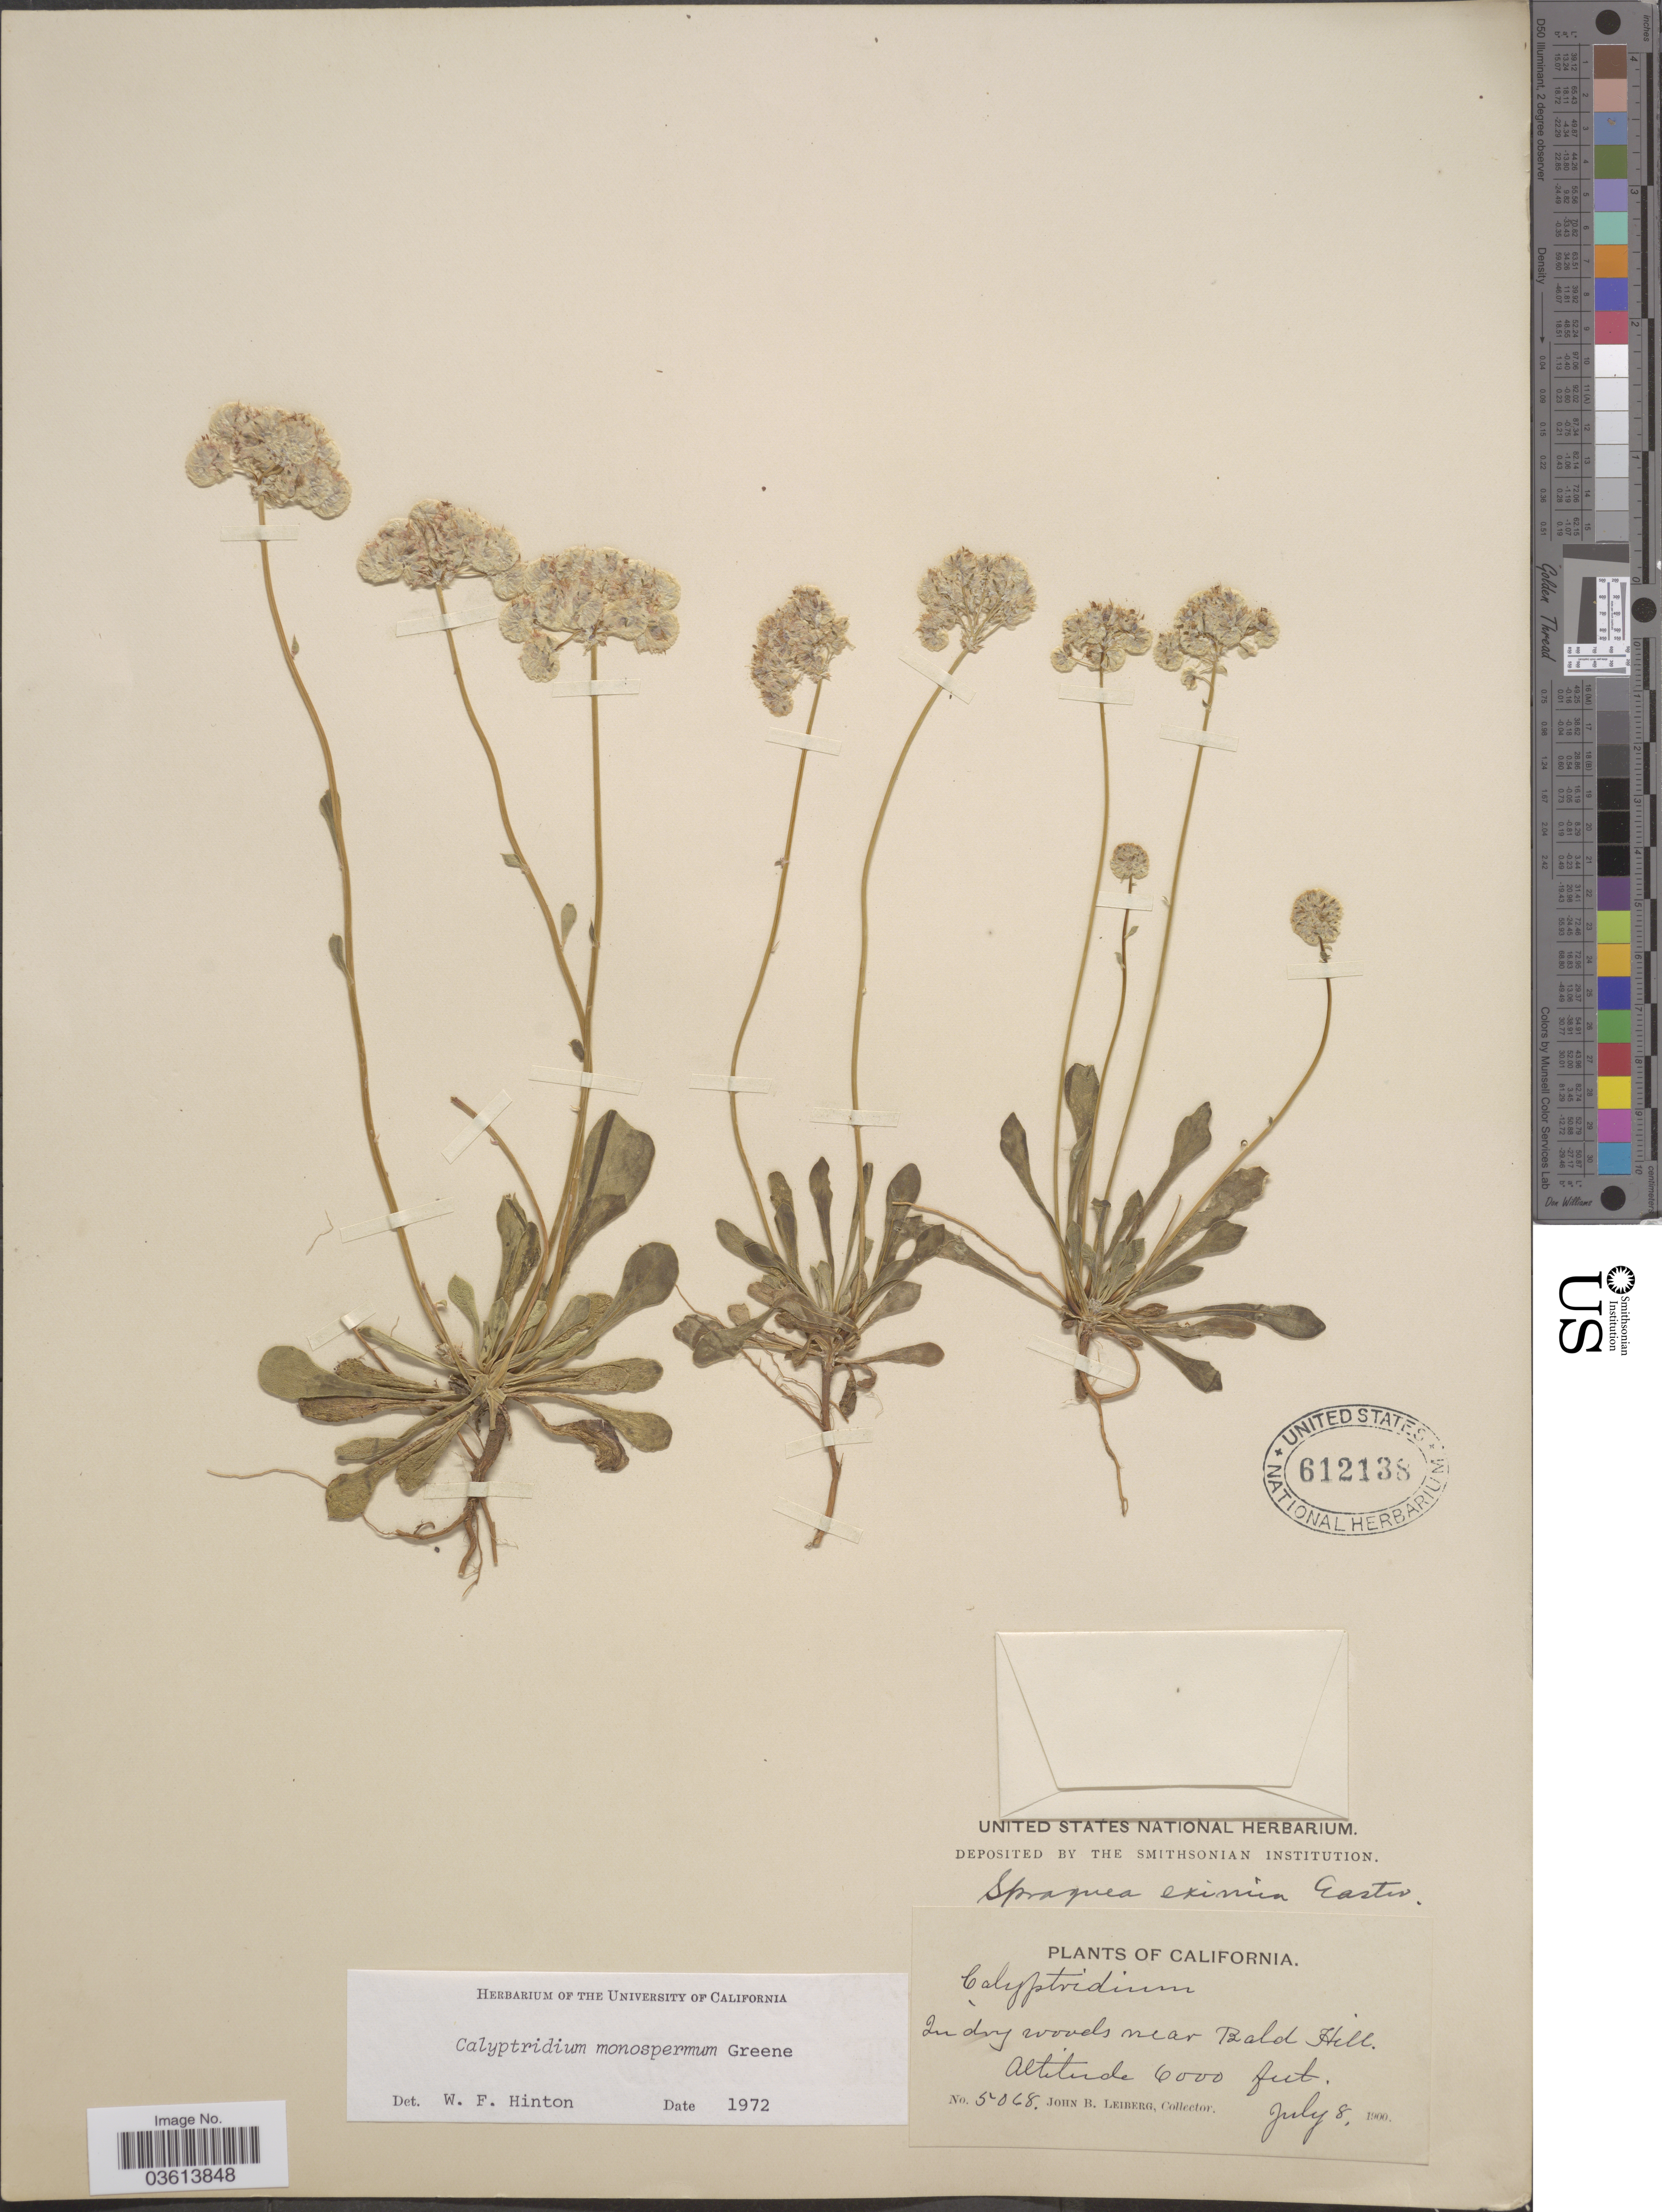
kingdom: Plantae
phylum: Tracheophyta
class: Magnoliopsida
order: Caryophyllales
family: Montiaceae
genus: Calyptridium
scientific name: Calyptridium monospermum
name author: Greene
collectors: J. B. Leiberg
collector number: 5068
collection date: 1900-07-08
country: United States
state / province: California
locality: Near Bald Hill.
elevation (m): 1829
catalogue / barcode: US 612138